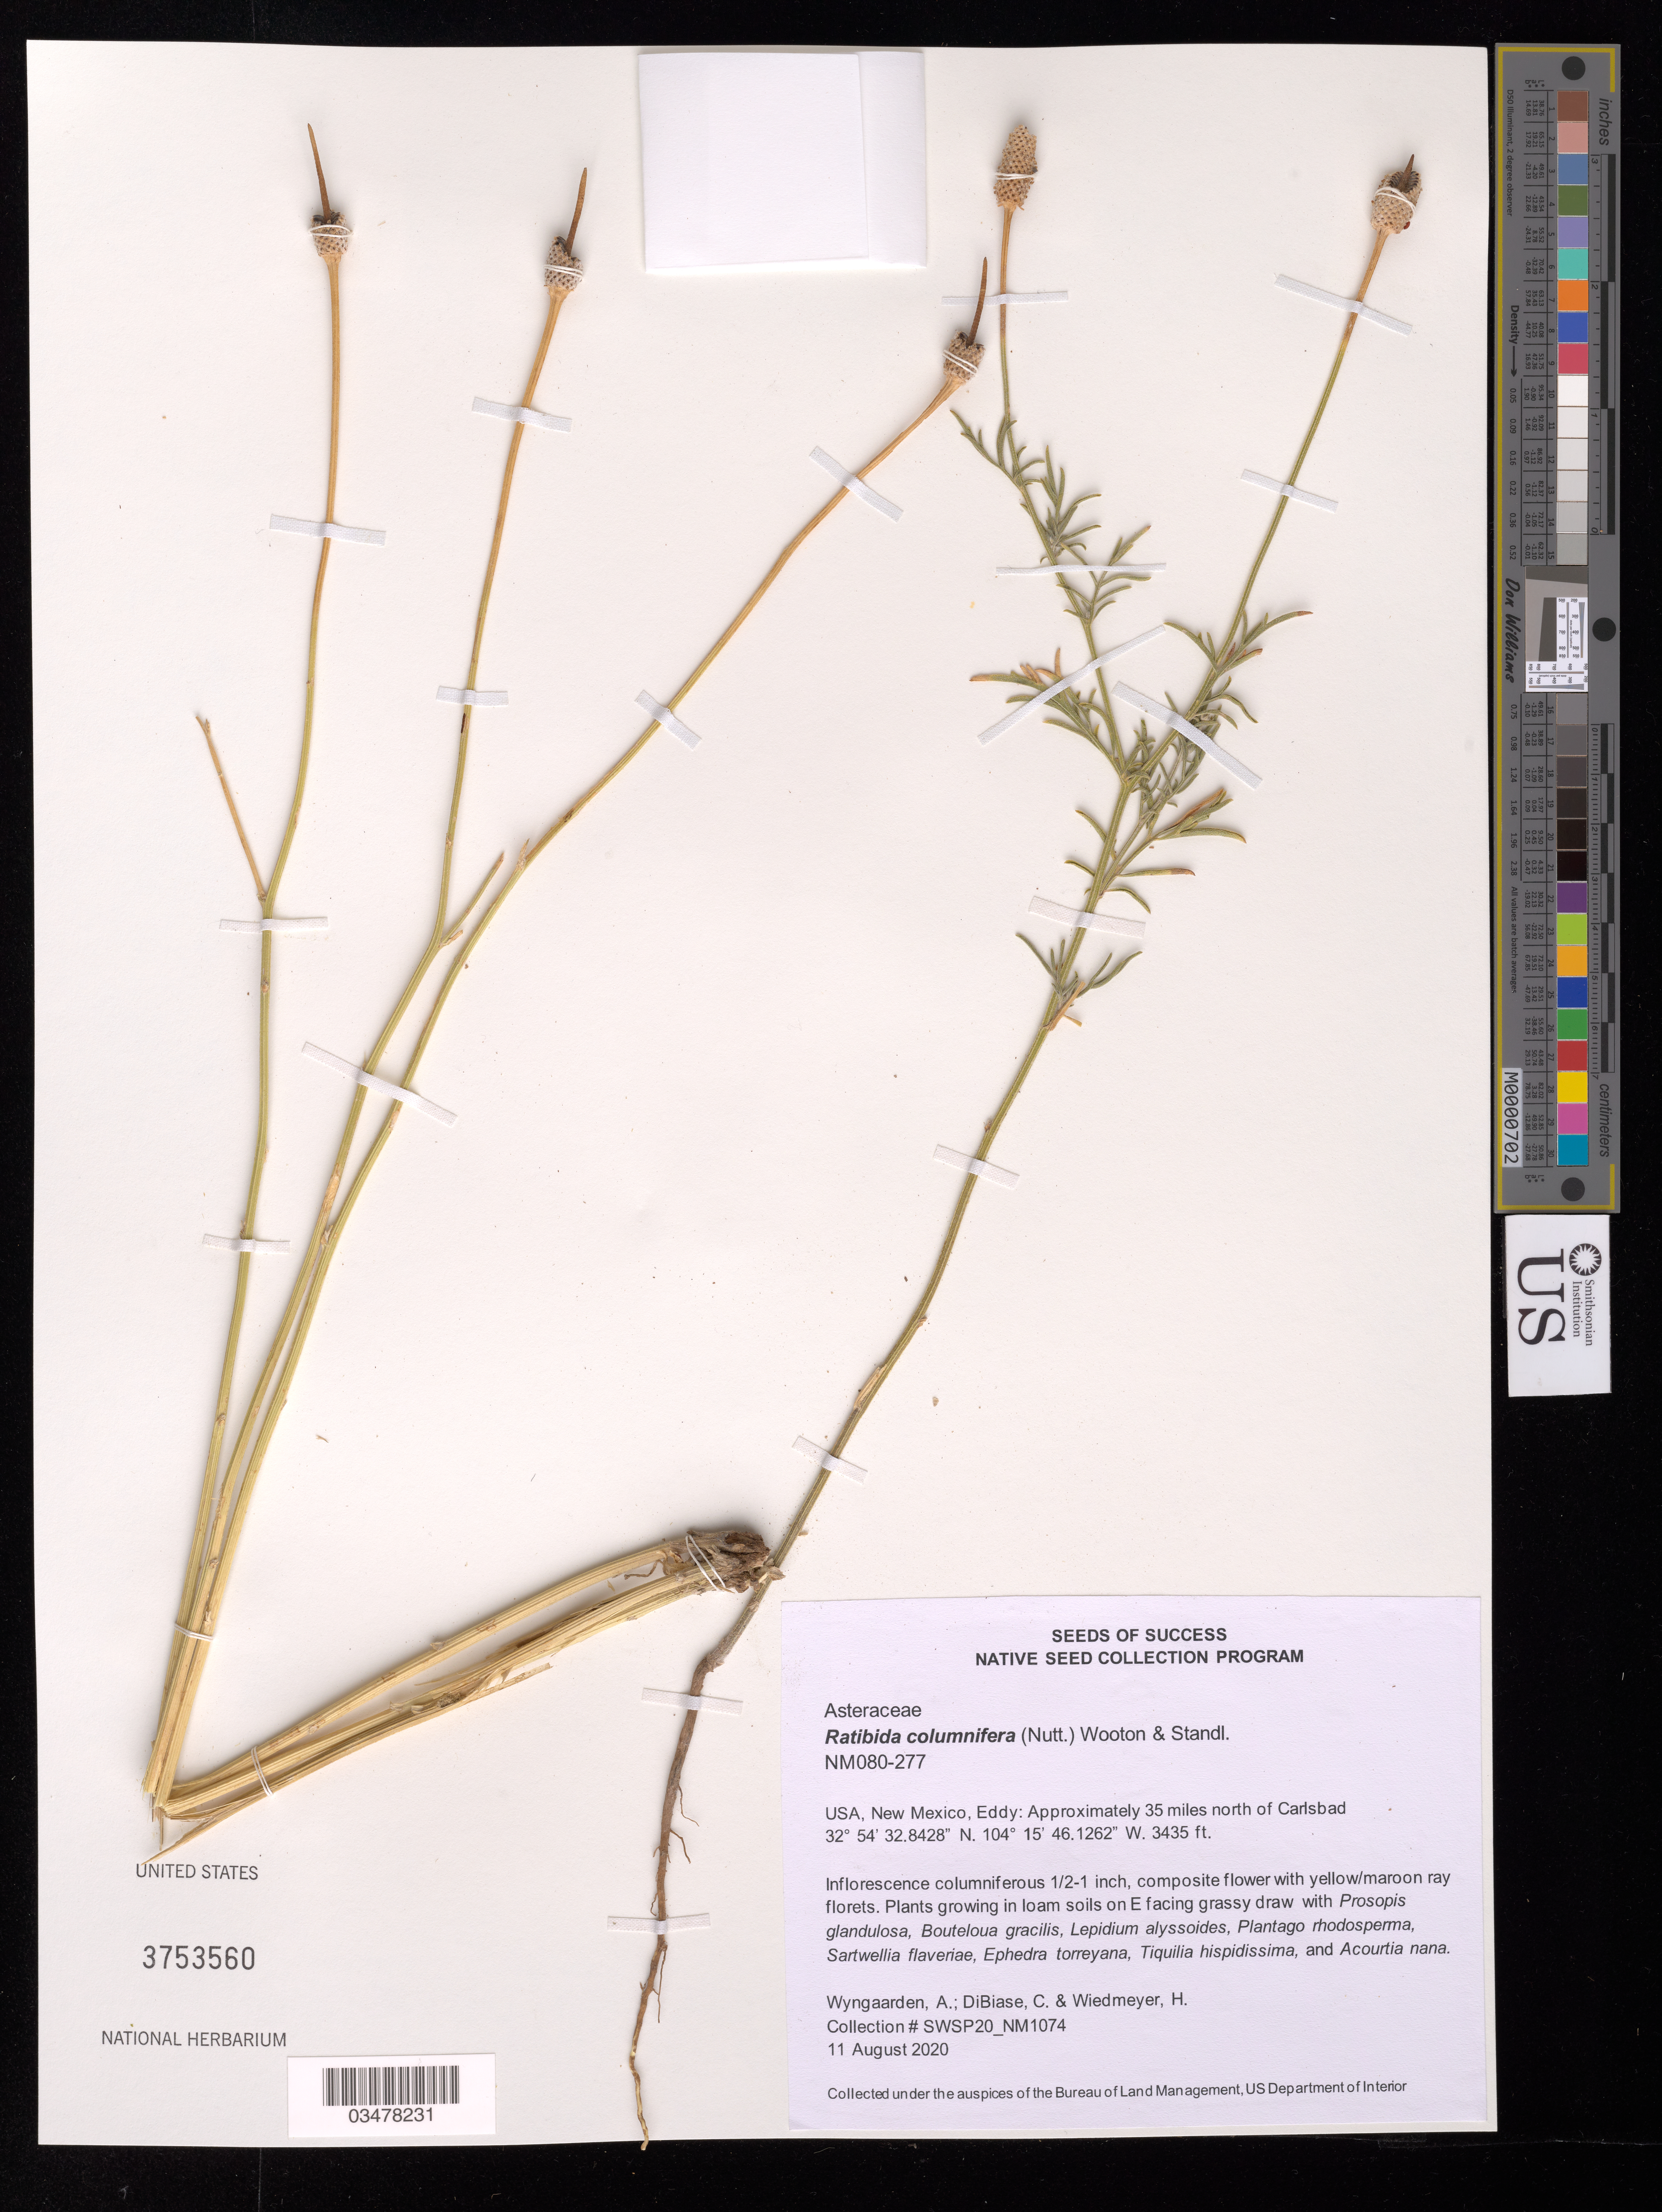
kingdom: Plantae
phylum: Tracheophyta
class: Magnoliopsida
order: Asterales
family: Asteraceae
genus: Ratibida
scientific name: Ratibida columnifera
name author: (Nutt.) Wooton & Standl.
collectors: A. Wyngaarden, C. DiBiase & H. Wiedmeyer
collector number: NM080-277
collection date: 2020-08-11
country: United States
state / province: New Mexico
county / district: Eddy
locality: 35 mi. N of Carlsbad.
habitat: Loam soils. Grassy draw. With Sartwellia flaveriae, Ephedra torreyana, Acourtia nana, etc.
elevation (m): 1047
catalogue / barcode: US 3753560